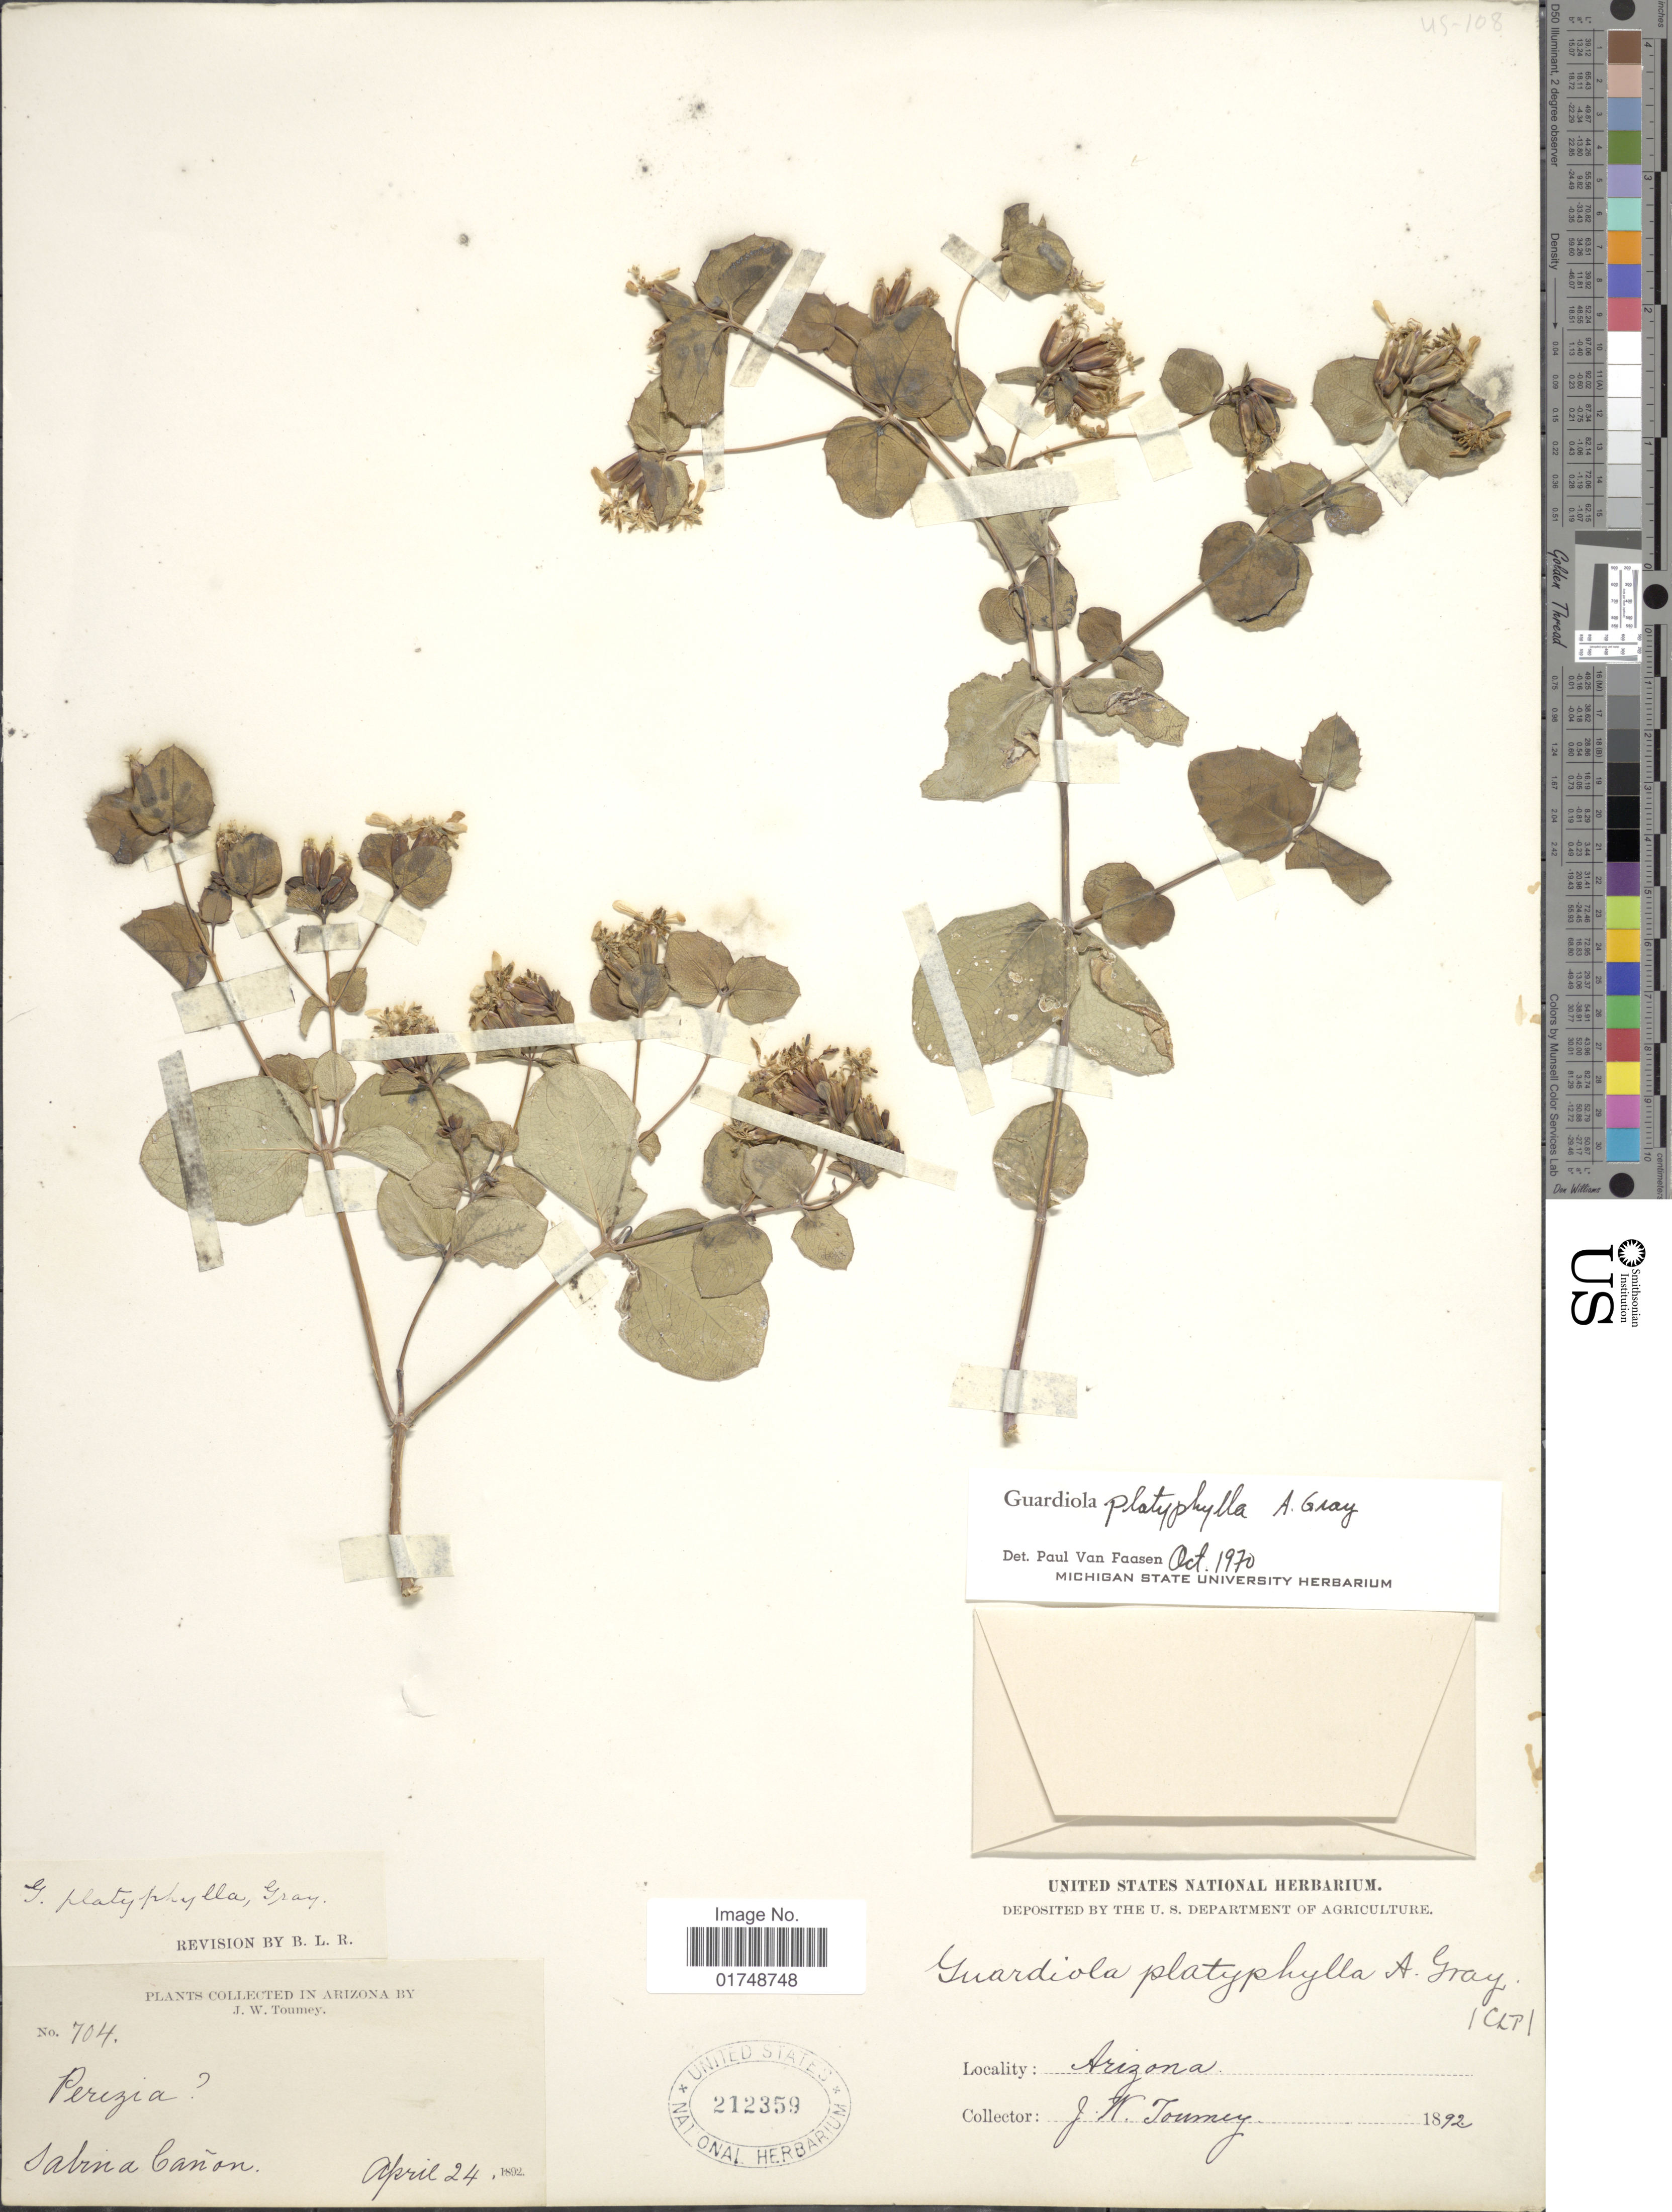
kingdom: Plantae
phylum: Tracheophyta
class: Magnoliopsida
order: Asterales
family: Asteraceae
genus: Guardiola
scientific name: Guardiola platyphylla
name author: A. Gray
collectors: J. W. Toumey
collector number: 704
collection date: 1892-04-24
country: United States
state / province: Arizona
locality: Sabino Canon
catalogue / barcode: US 212359